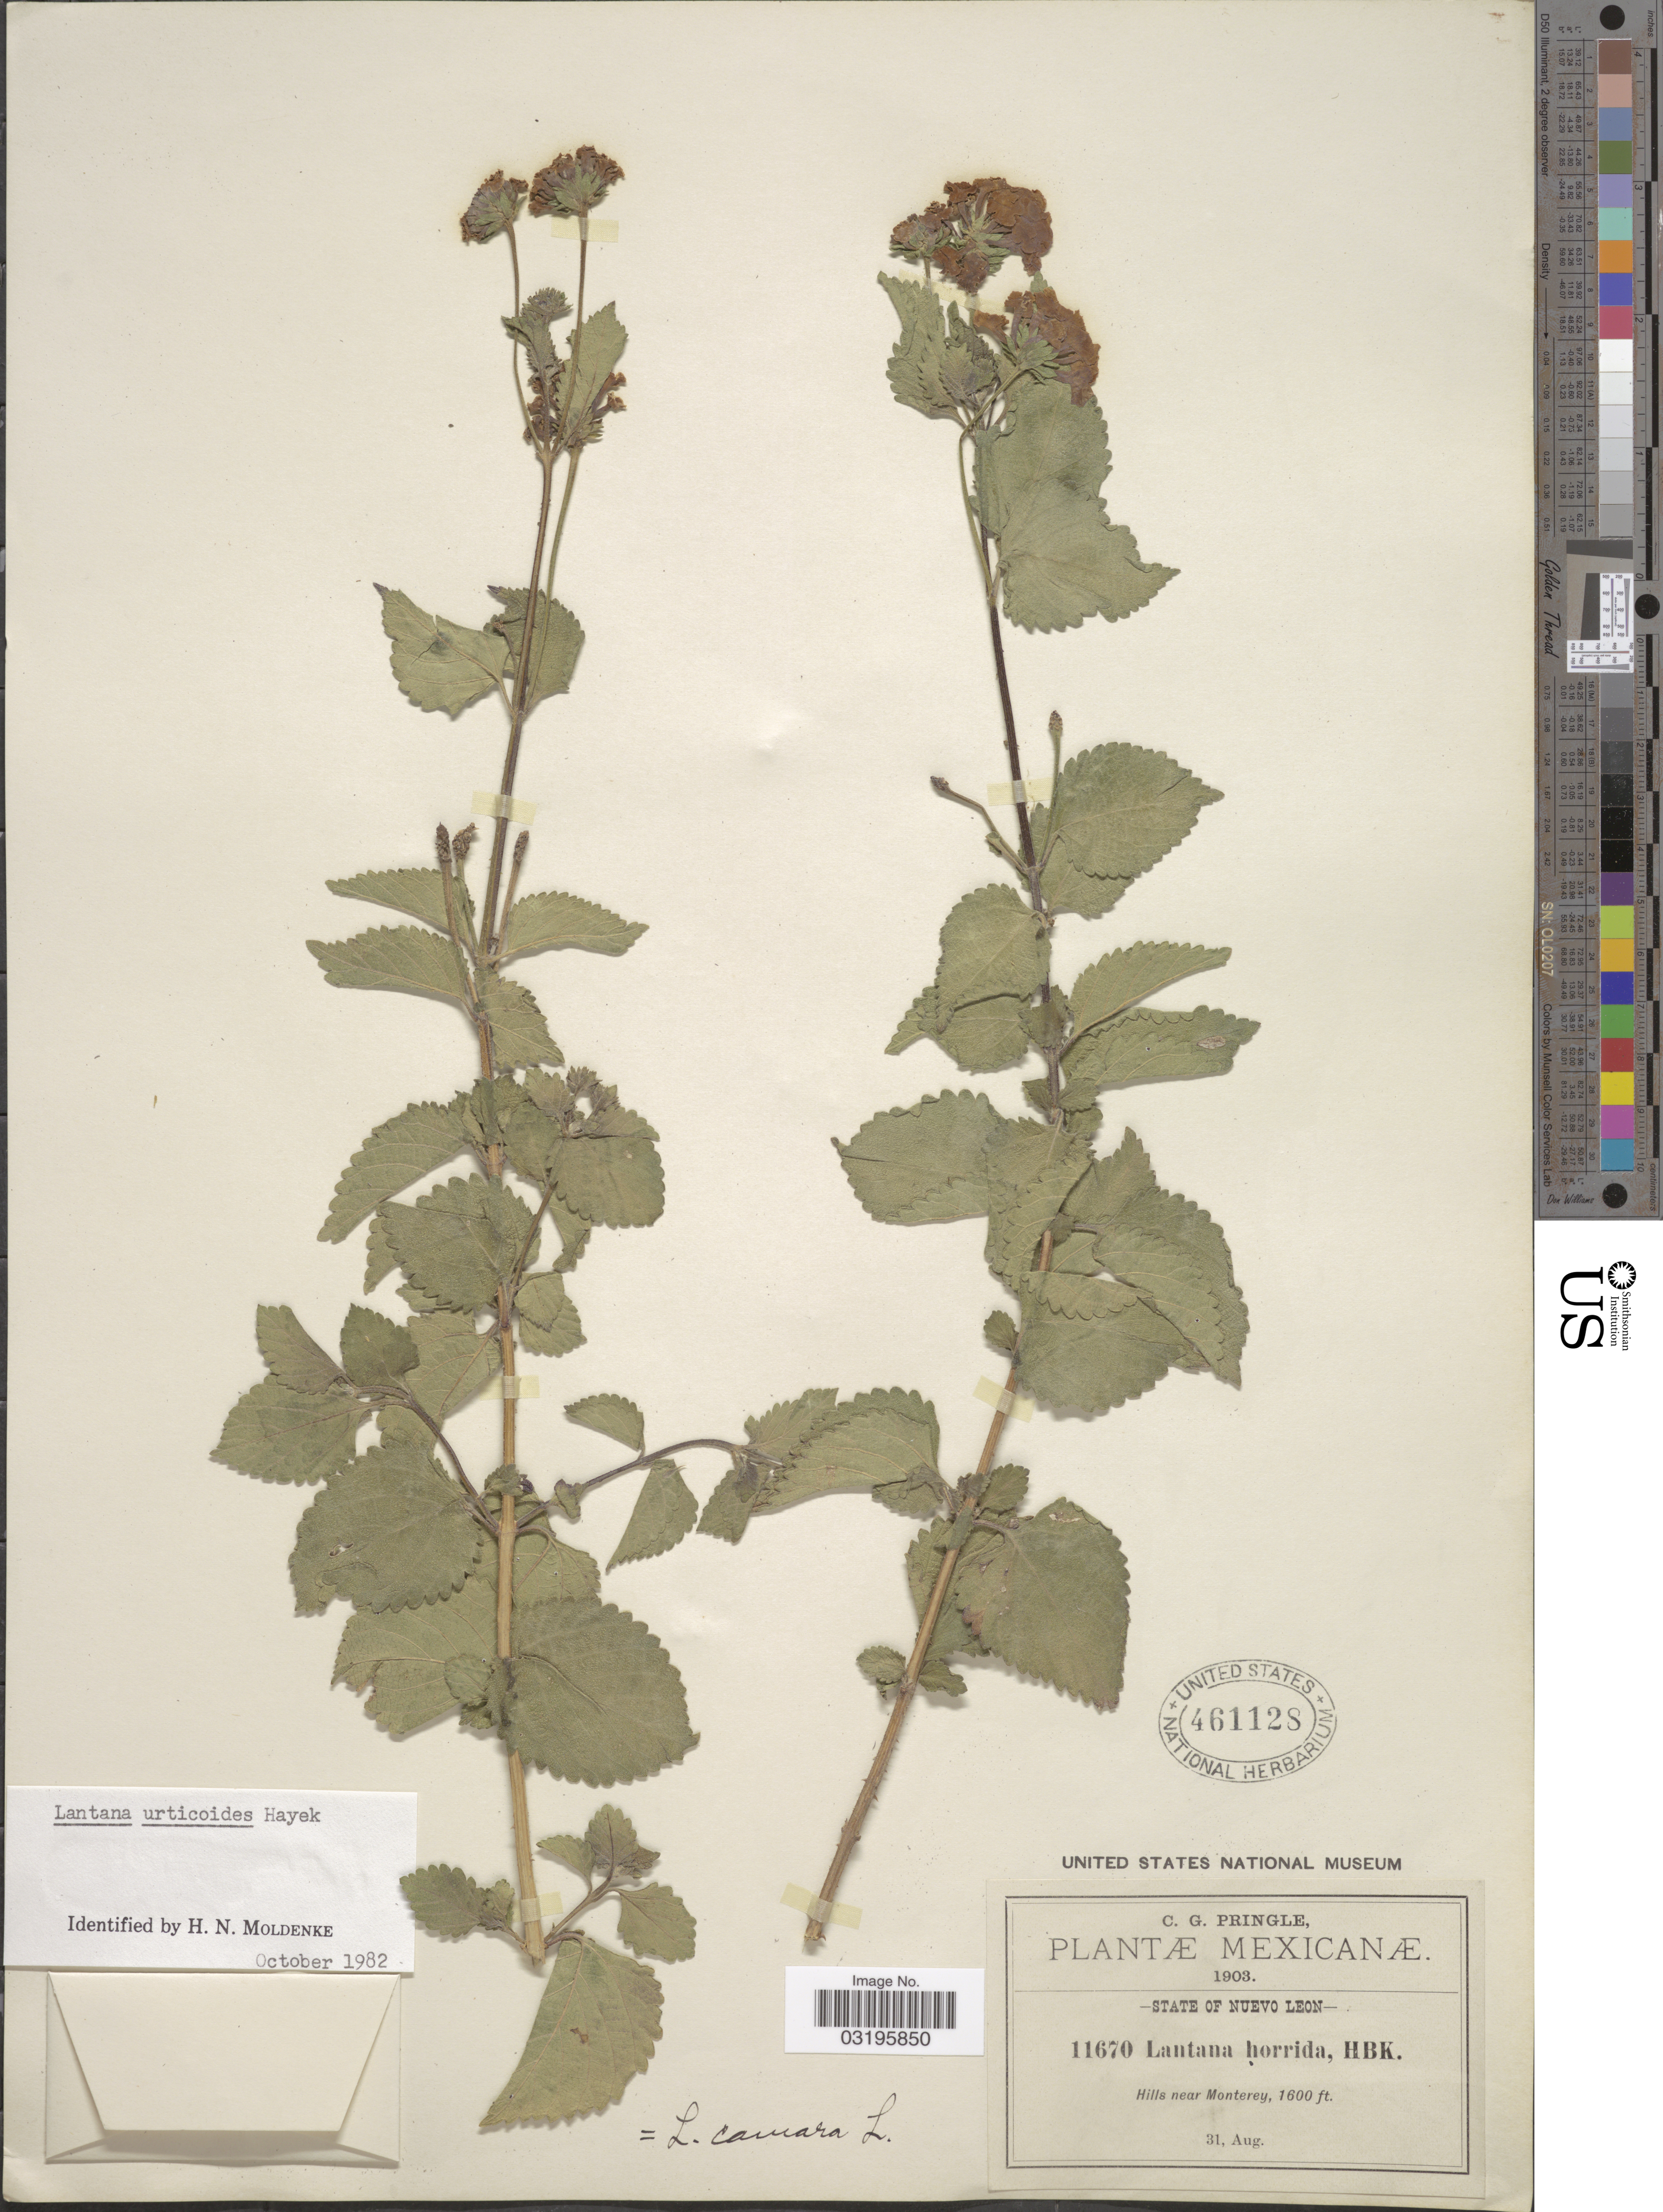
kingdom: Plantae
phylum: Tracheophyta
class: Magnoliopsida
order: Lamiales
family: Verbenaceae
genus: Lantana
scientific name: Lantana urticoides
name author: Hayek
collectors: C. G. Pringle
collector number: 11670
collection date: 1903-08-31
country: Mexico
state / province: Nuevo León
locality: Hills near Monterey.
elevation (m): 488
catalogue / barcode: US 461128